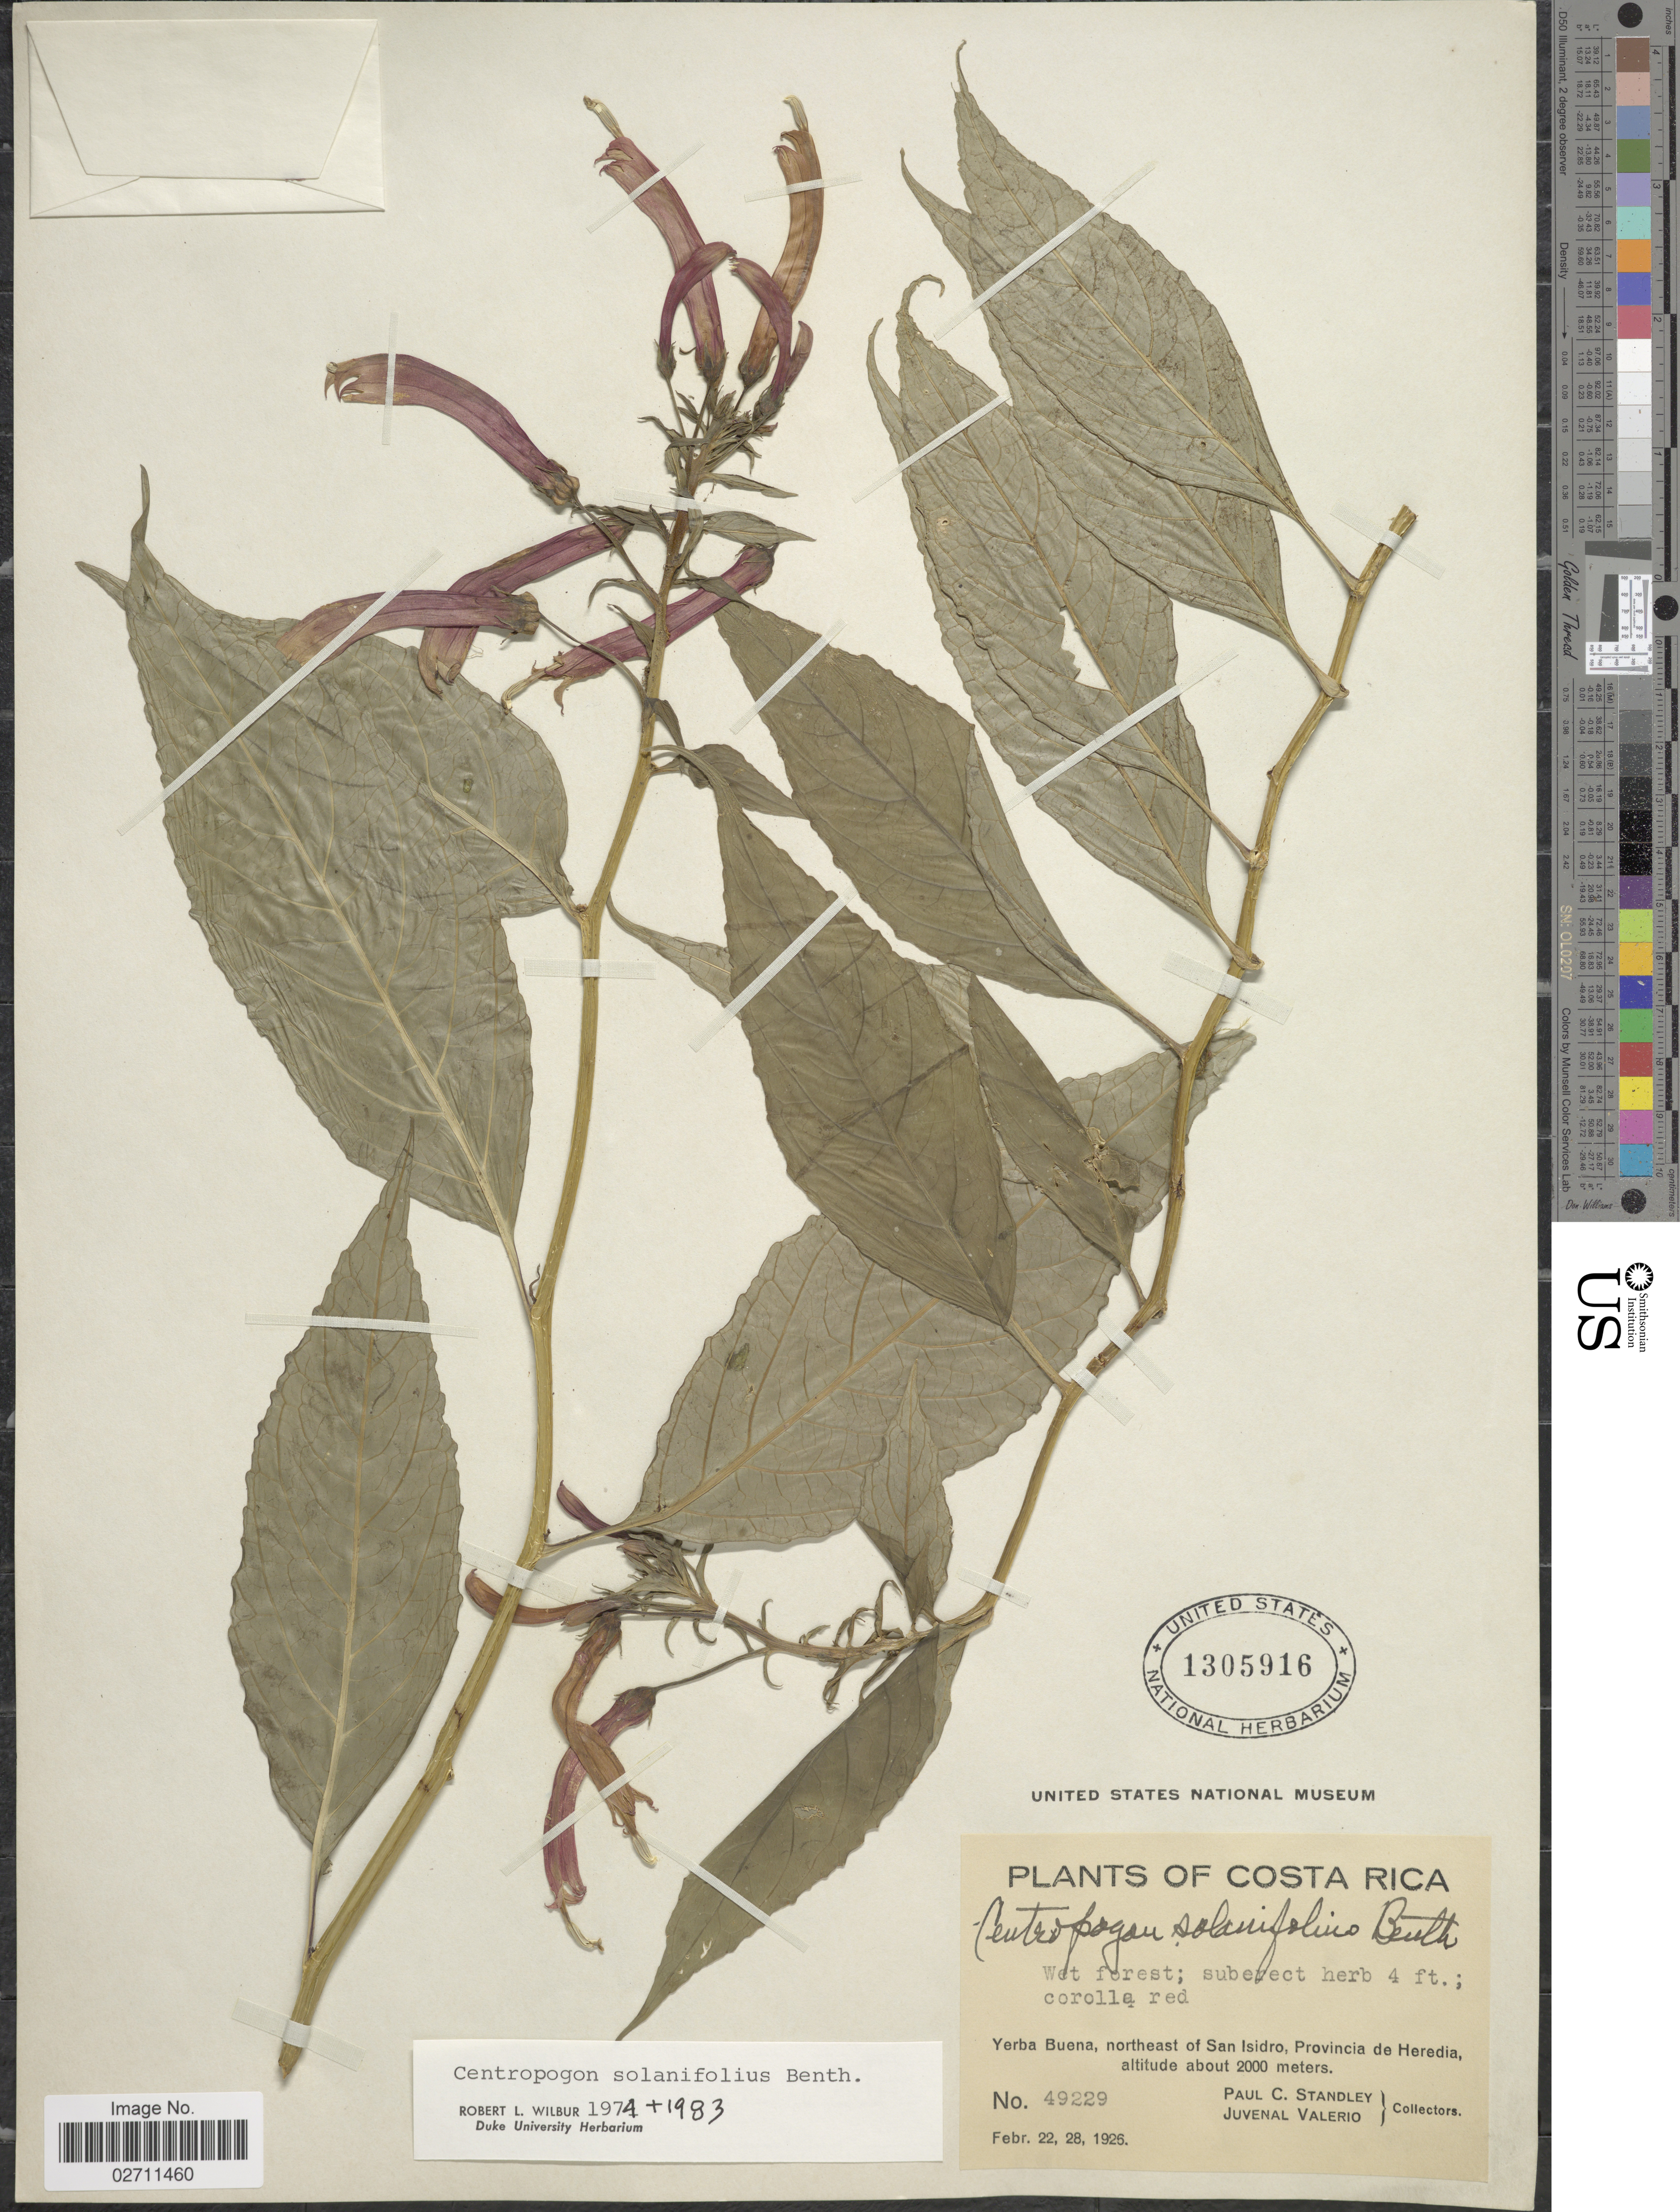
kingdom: Plantae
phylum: Tracheophyta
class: Magnoliopsida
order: Asterales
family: Campanulaceae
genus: Centropogon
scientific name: Centropogon solanifolius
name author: Benth.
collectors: P. C. Standley & J. Valerio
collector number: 49229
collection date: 1926-02-22/1926-02-28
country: Costa Rica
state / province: Heredia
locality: Yerba Buena, northeast of San Isidro.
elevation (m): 2000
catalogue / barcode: US 1305916